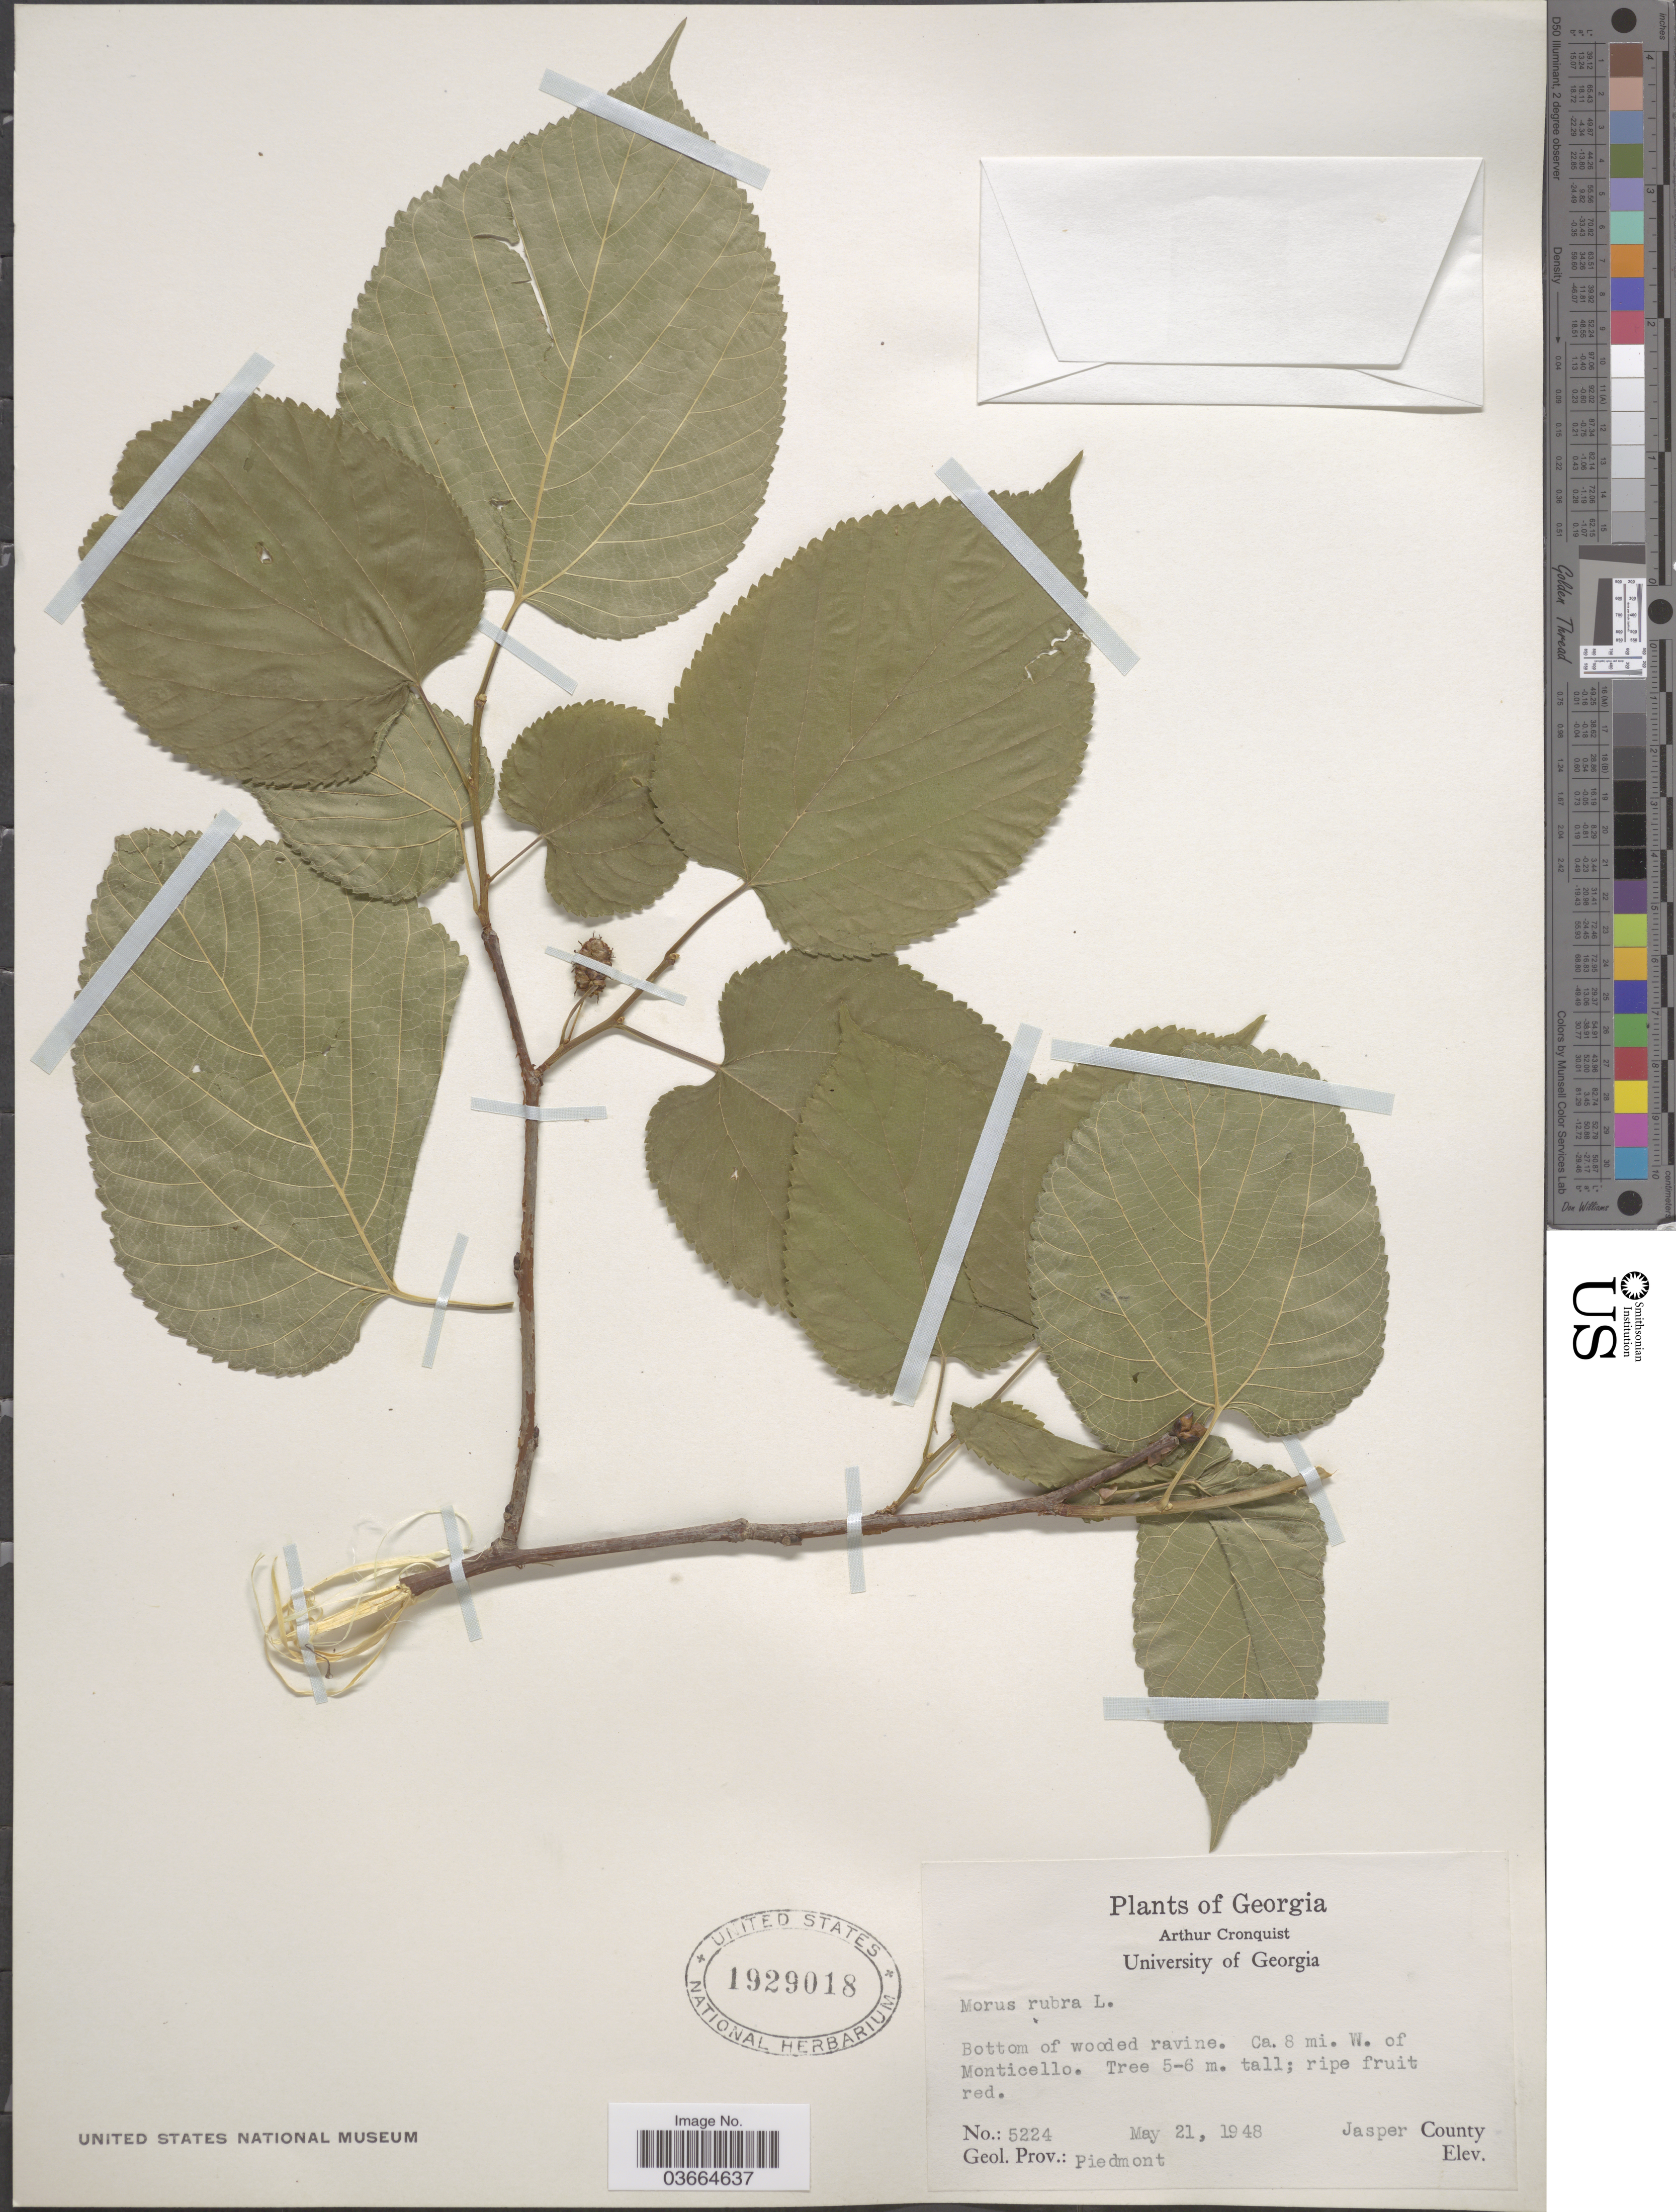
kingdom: Plantae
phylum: Tracheophyta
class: Magnoliopsida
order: Rosales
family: Moraceae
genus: Morus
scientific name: Morus rubra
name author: L.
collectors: A. J. Cronquist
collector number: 5224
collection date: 1948-05-21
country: United States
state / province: Georgia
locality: Bottom of wooded ravine. Ca. 8 mi. W. of Monticello. Geol. Prov.: Piedmont. Jasper County.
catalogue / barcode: US 1929018